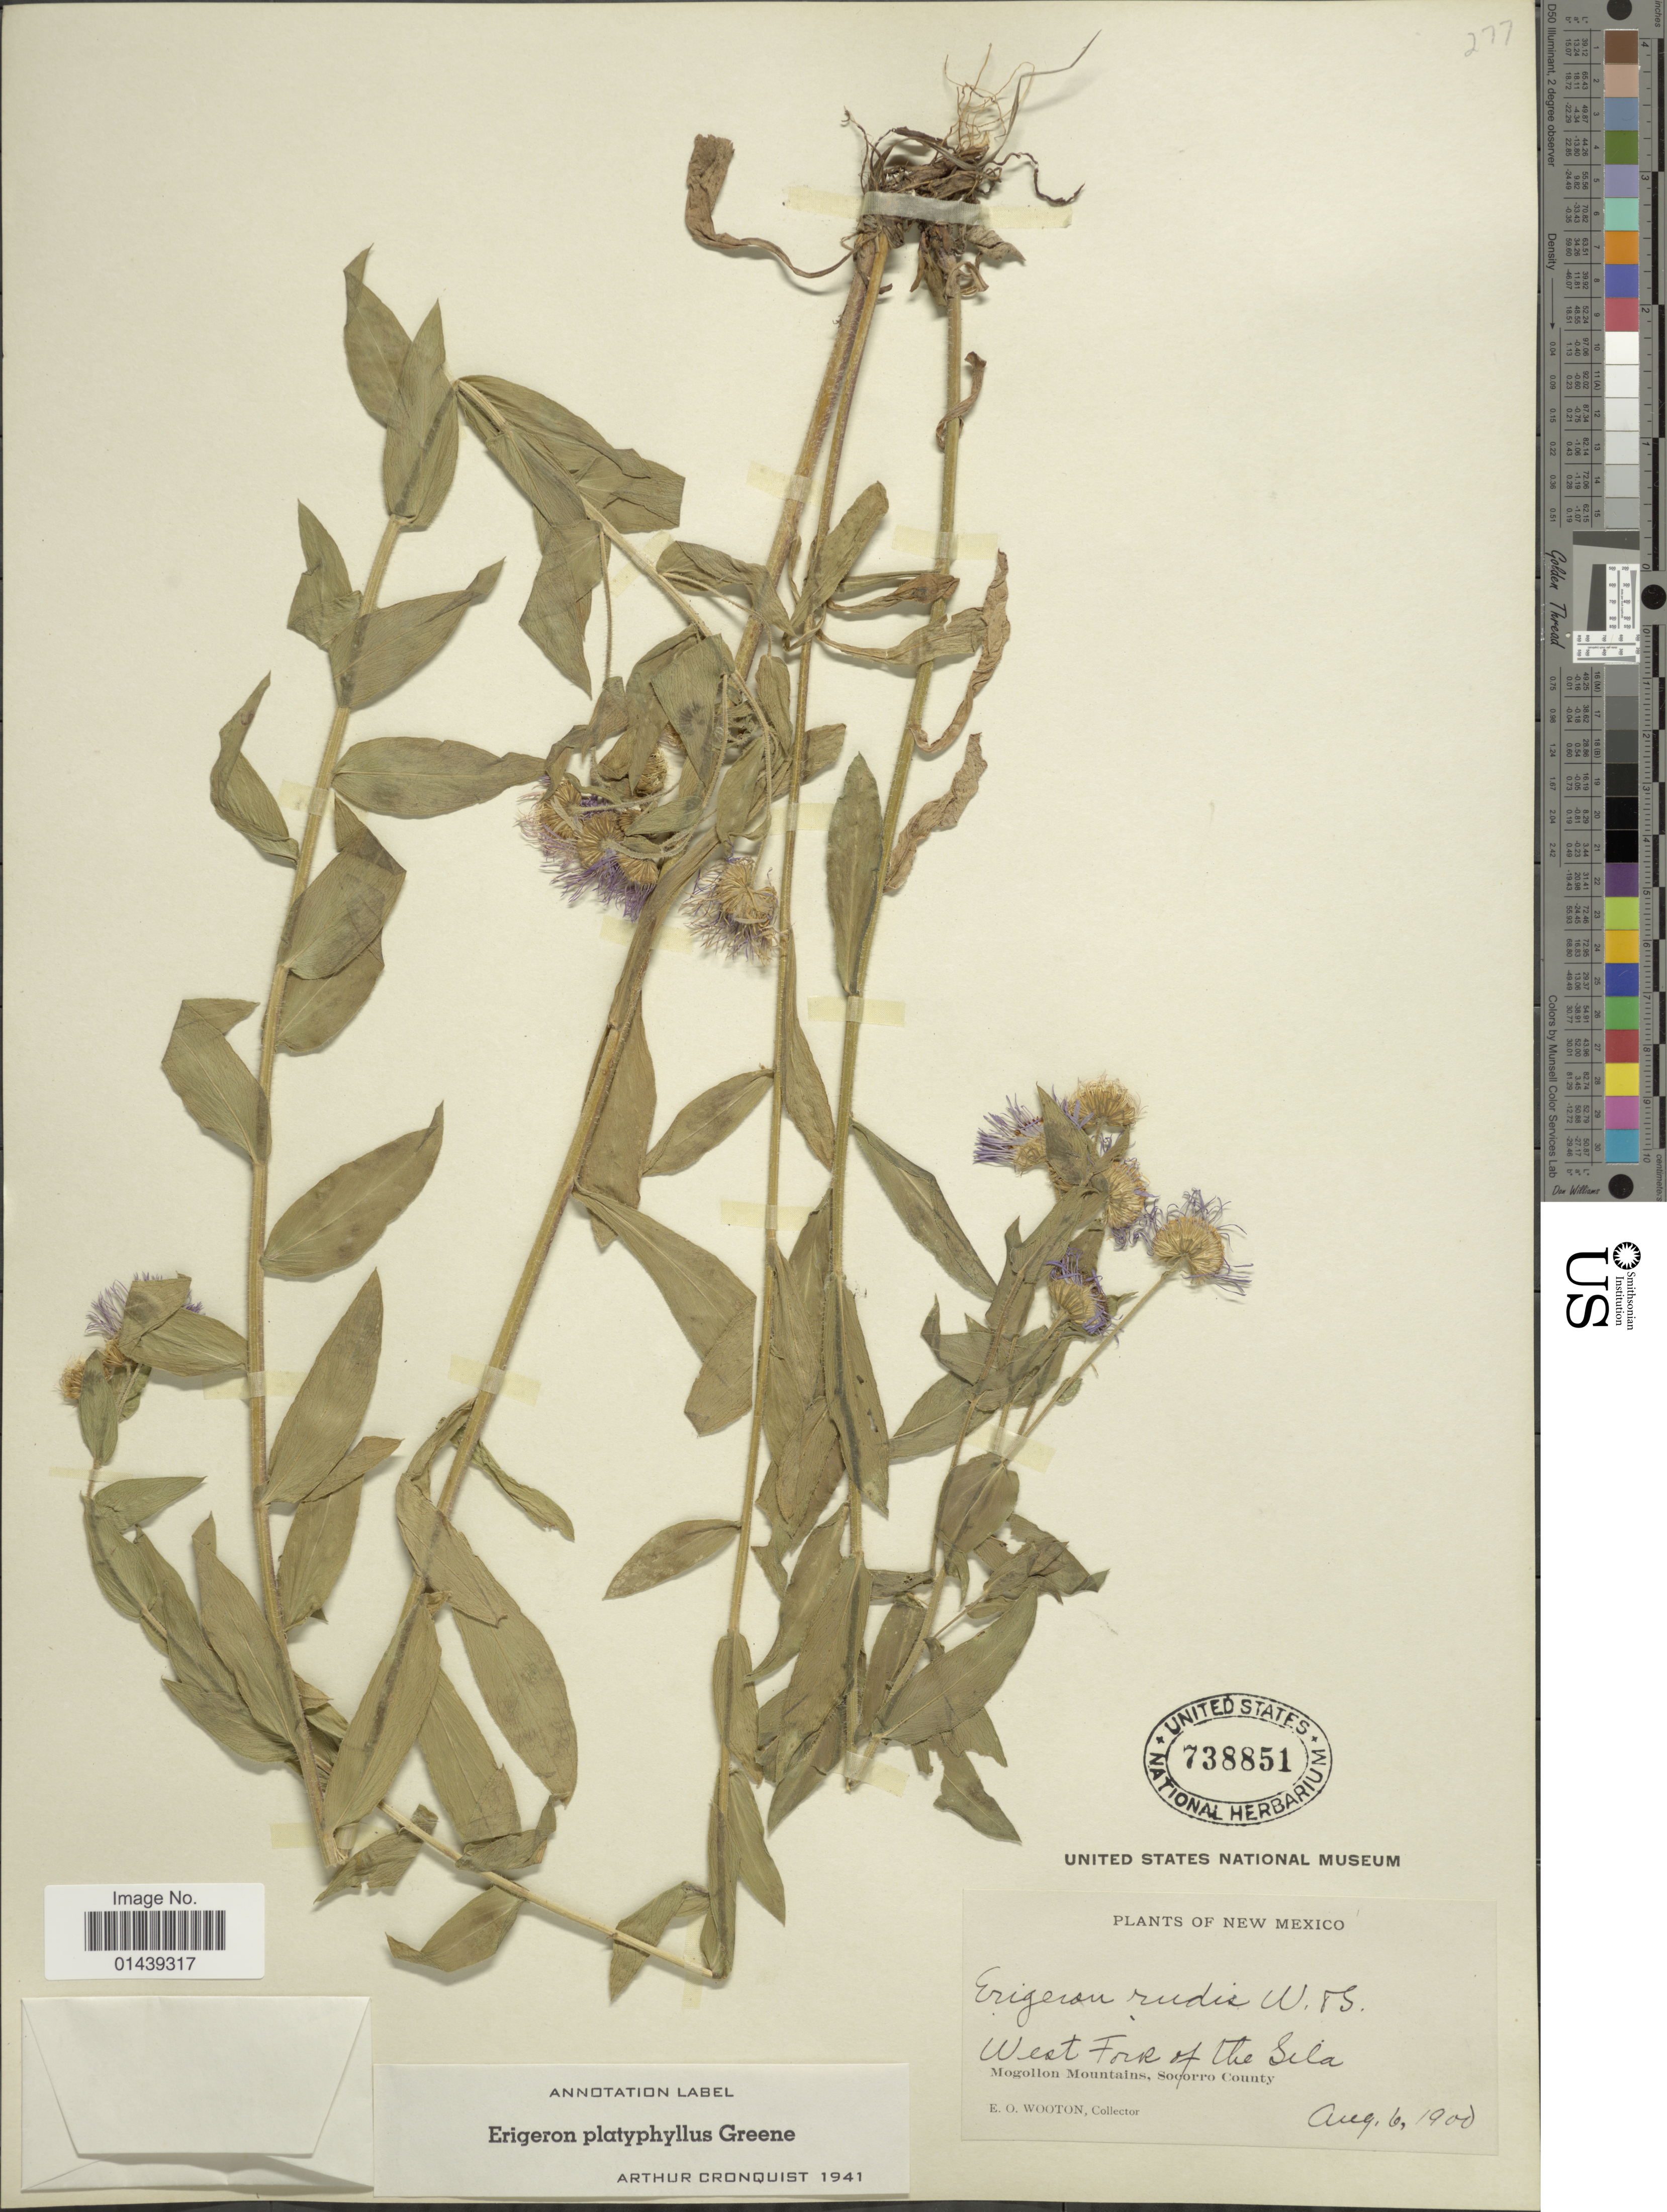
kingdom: Plantae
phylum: Tracheophyta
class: Magnoliopsida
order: Asterales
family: Asteraceae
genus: Erigeron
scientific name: Erigeron platyphyllus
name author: Greene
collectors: E. O. Wooton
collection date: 1900-08-06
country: United States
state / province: New Mexico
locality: West Fork of the Gila, Mogollon Mountains, Socorro County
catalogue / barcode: US 738851